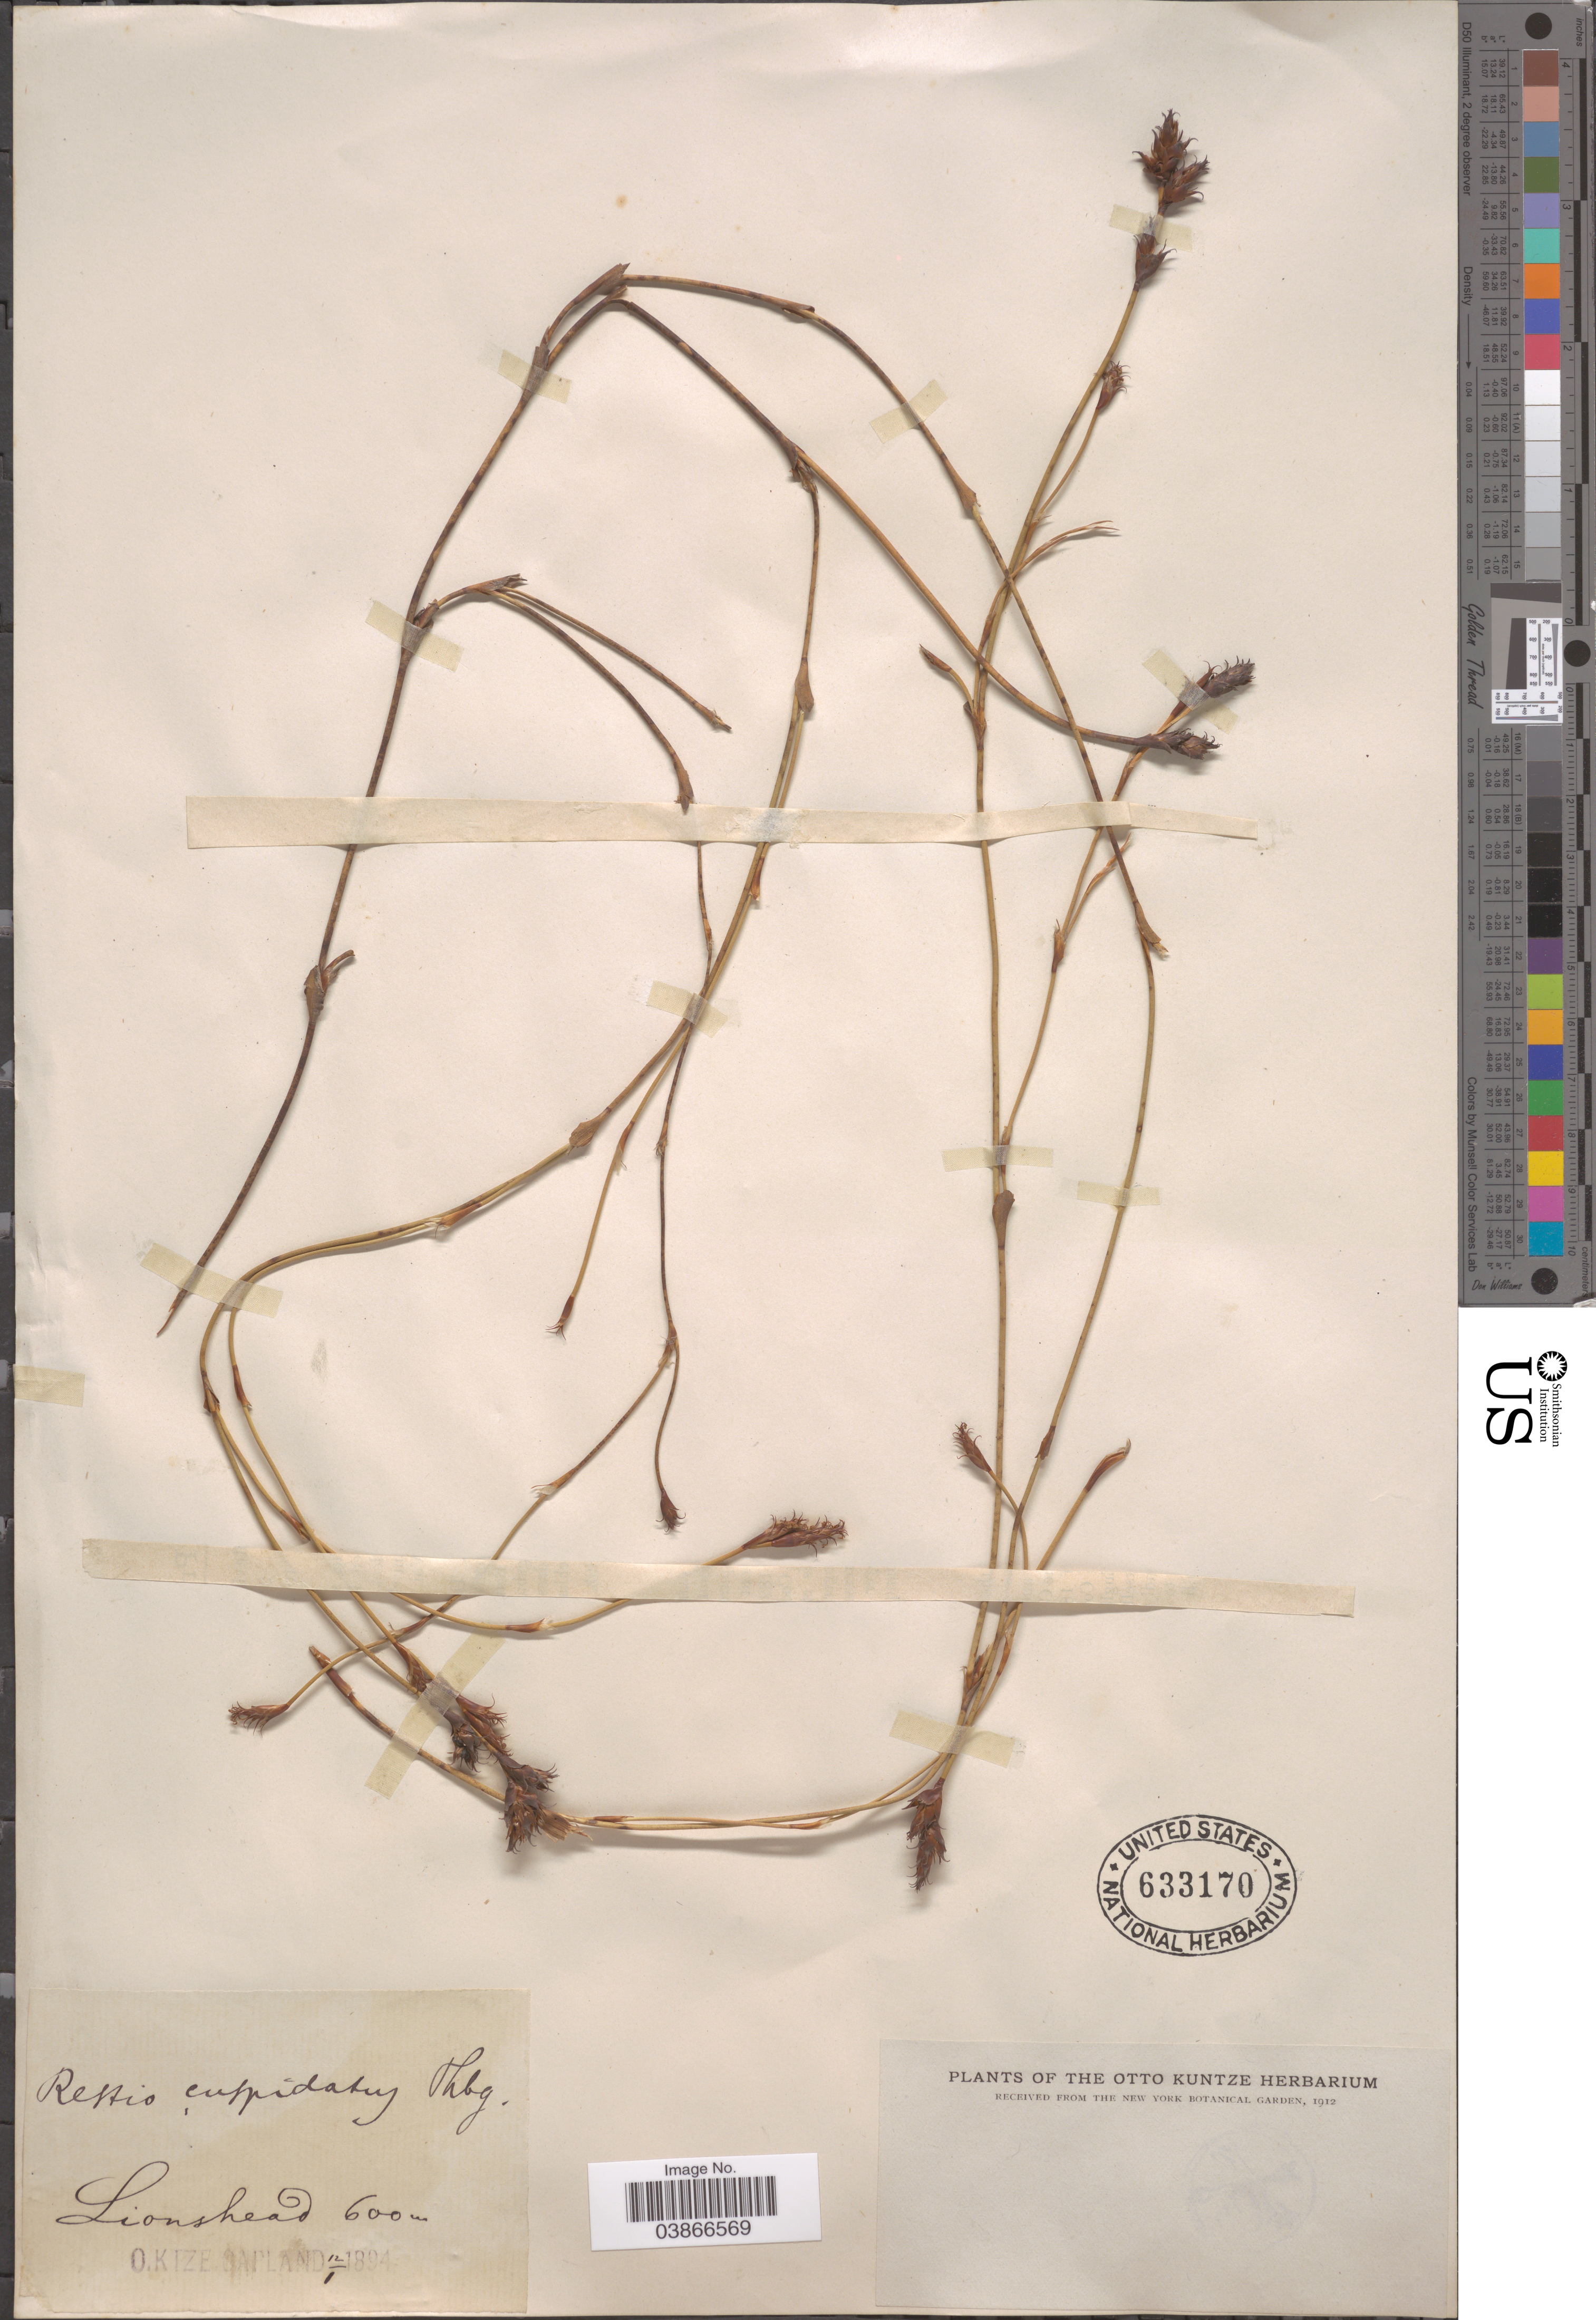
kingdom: Plantae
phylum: Tracheophyta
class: Liliopsida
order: Poales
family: Restionaceae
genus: Restio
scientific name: Restio cuspidatus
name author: Thunb.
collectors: C.E.O. Kuntze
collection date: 1894-01-12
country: South Africa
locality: Lionshead.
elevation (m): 600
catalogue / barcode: US 633170